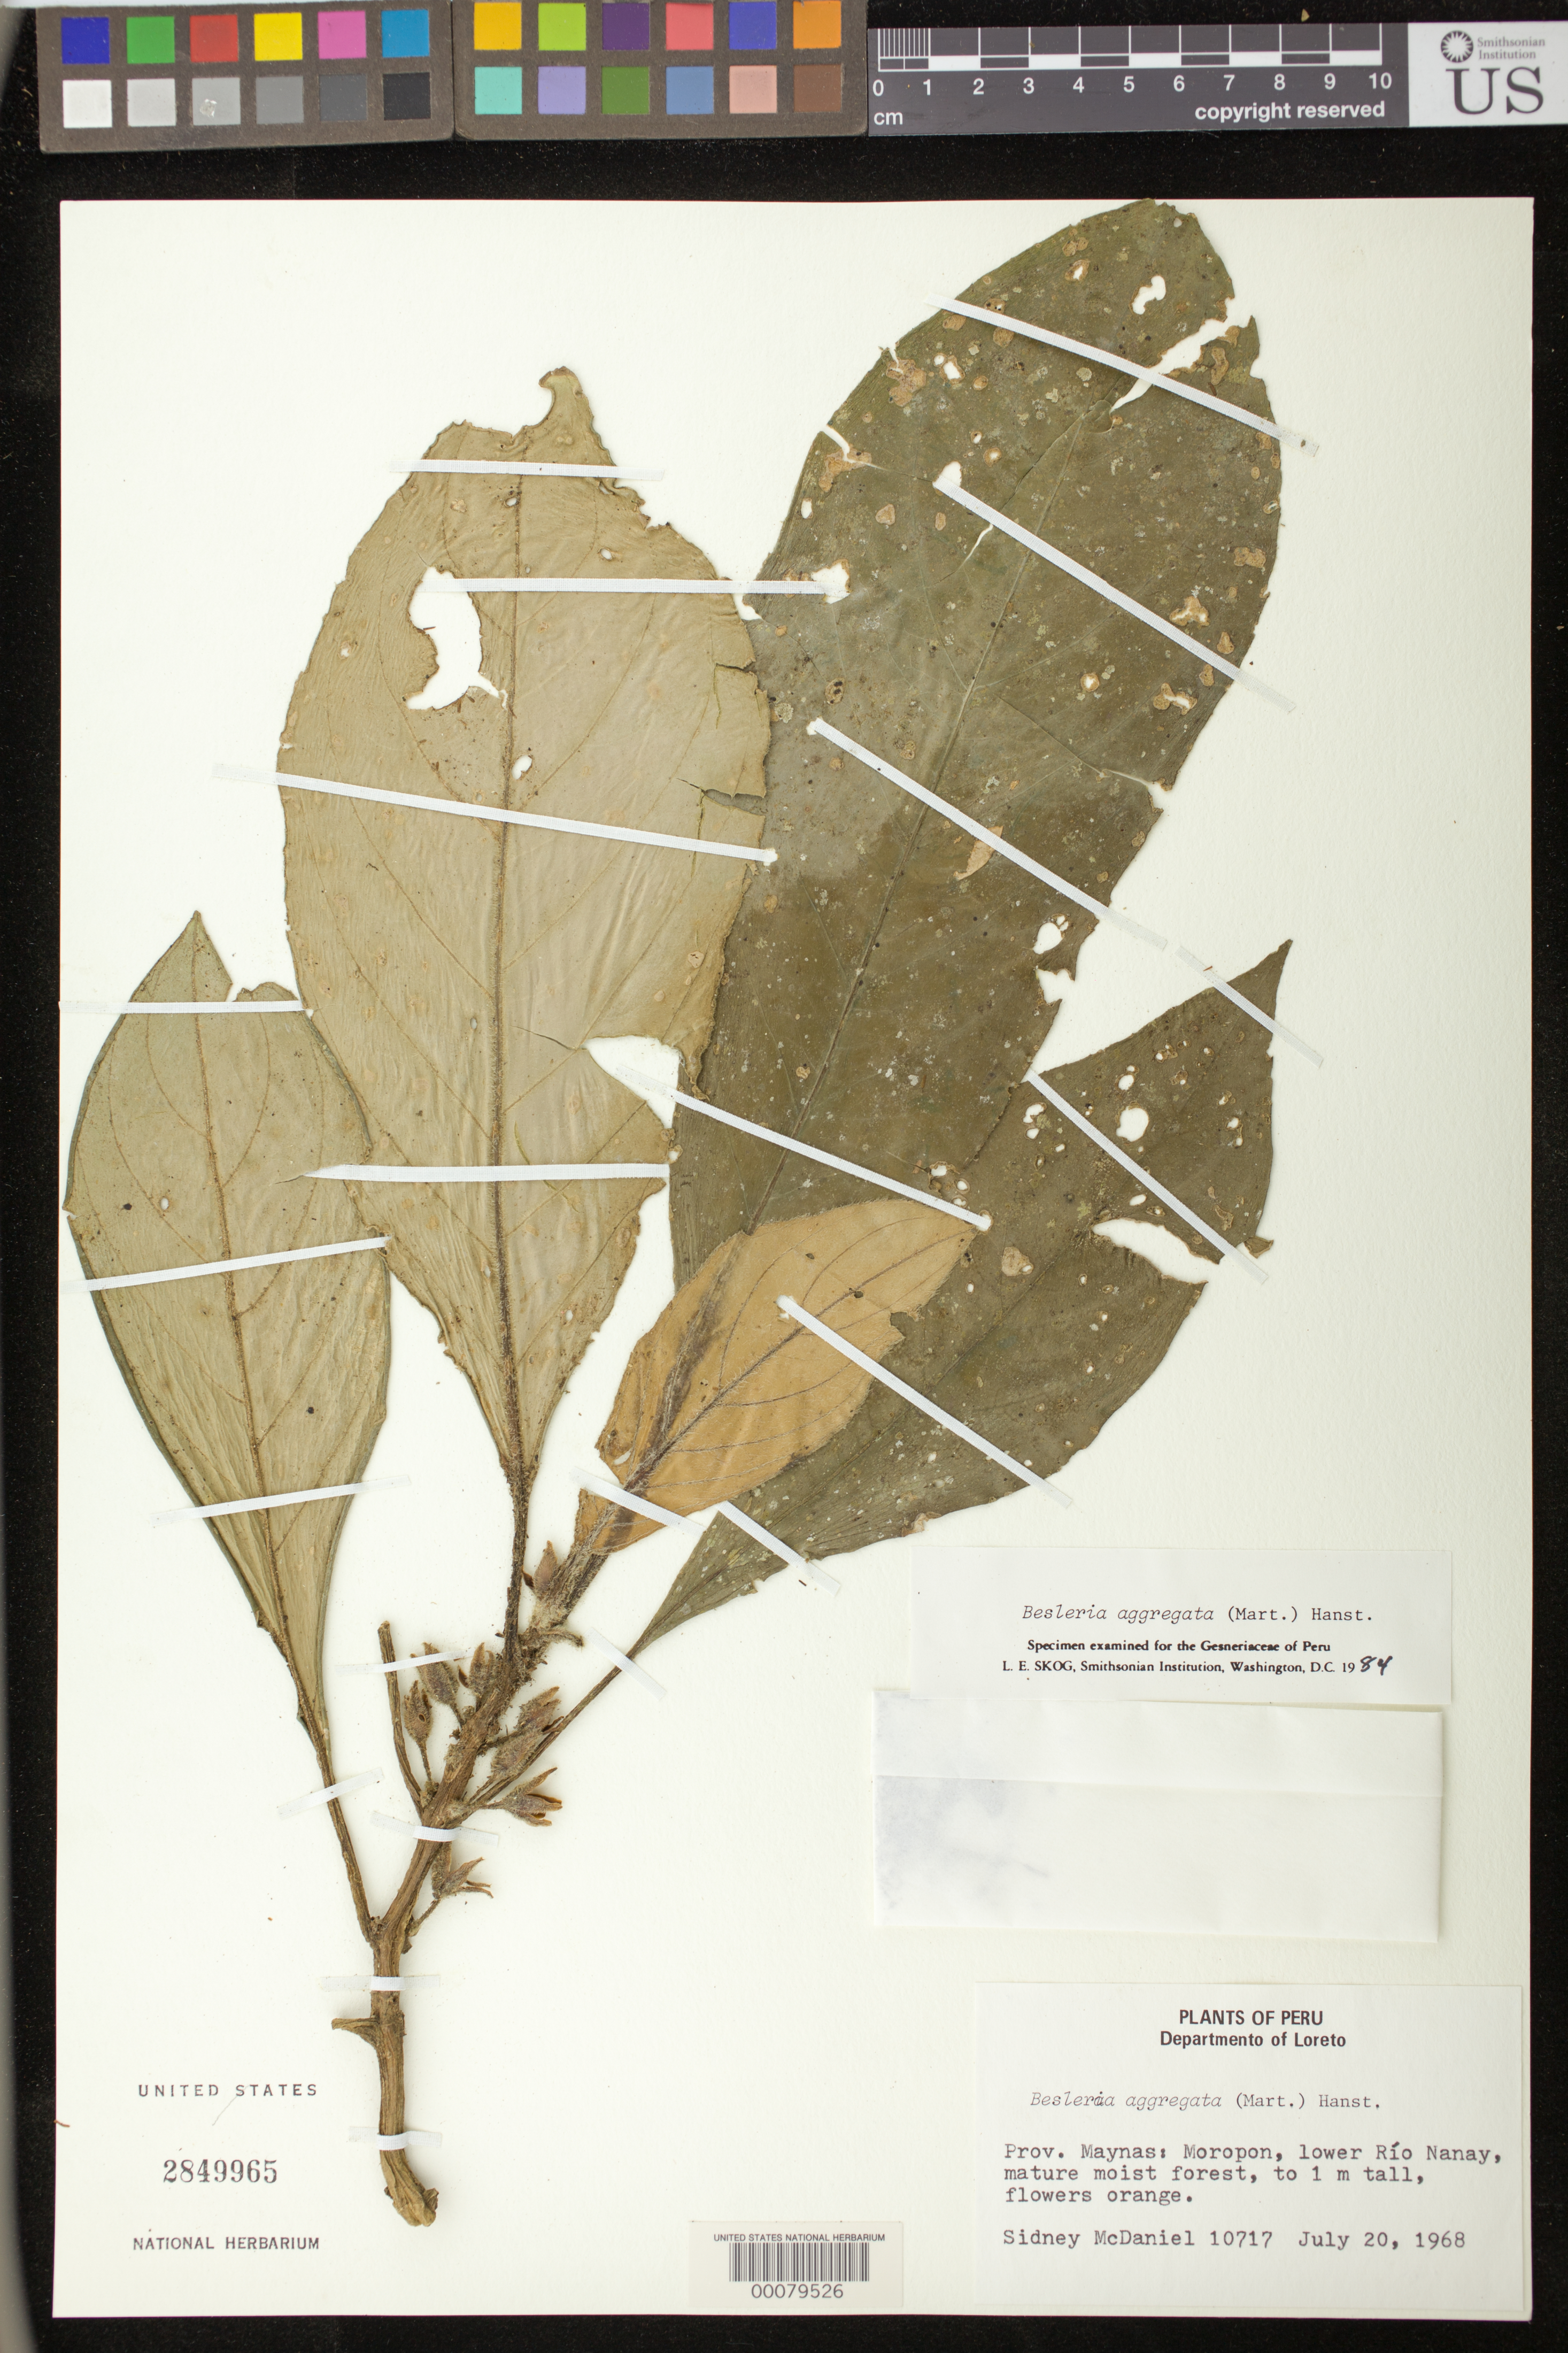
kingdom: Plantae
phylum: Tracheophyta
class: Magnoliopsida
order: Lamiales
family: Gesneriaceae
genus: Besleria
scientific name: Besleria aggregata var. aggregata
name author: (Mart.) Hanst.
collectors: S. McDaniel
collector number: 10717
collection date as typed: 20 Jul 1968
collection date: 1968-07-20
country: Peru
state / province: Loreto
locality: Prov. Maynas; Moropon, lower Rio Nanay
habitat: Mature moist forest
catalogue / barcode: US 2849965